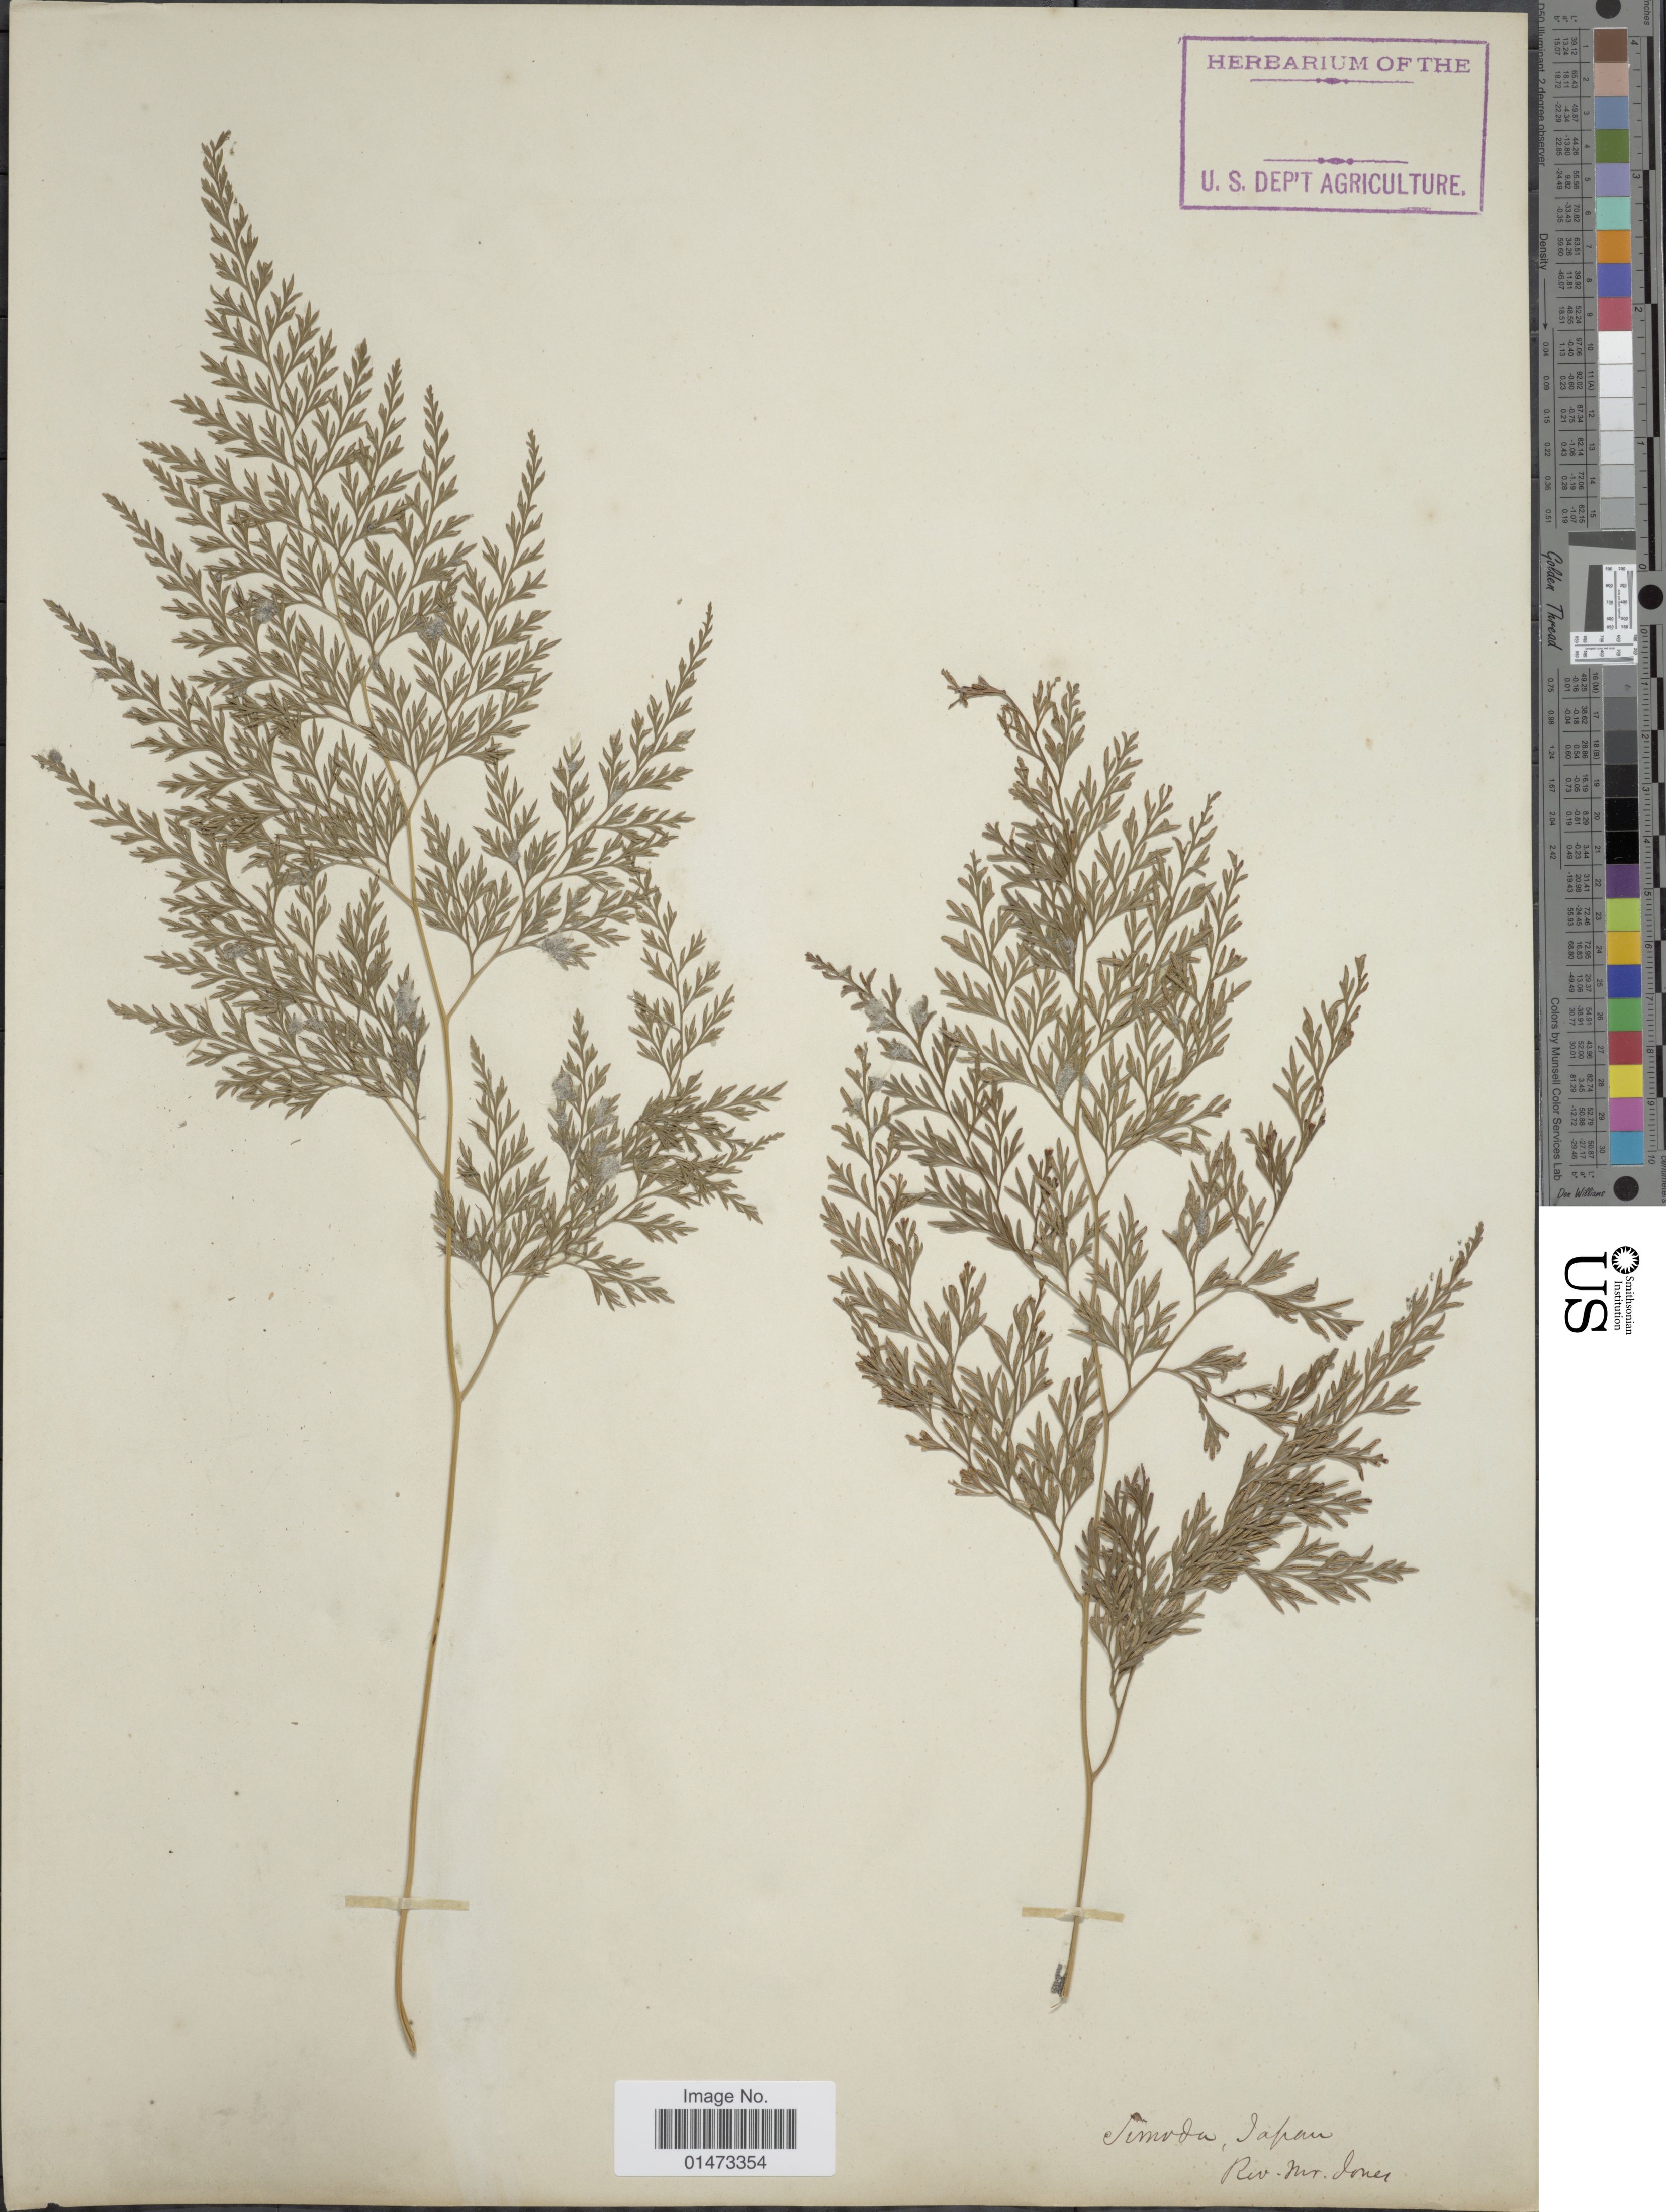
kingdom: Plantae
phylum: Tracheophyta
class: Polypodiopsida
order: Polypodiales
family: Pteridaceae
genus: Onychium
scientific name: Onychium japonicum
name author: (Thunb.) Kunze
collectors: Jones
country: Japan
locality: Simoda